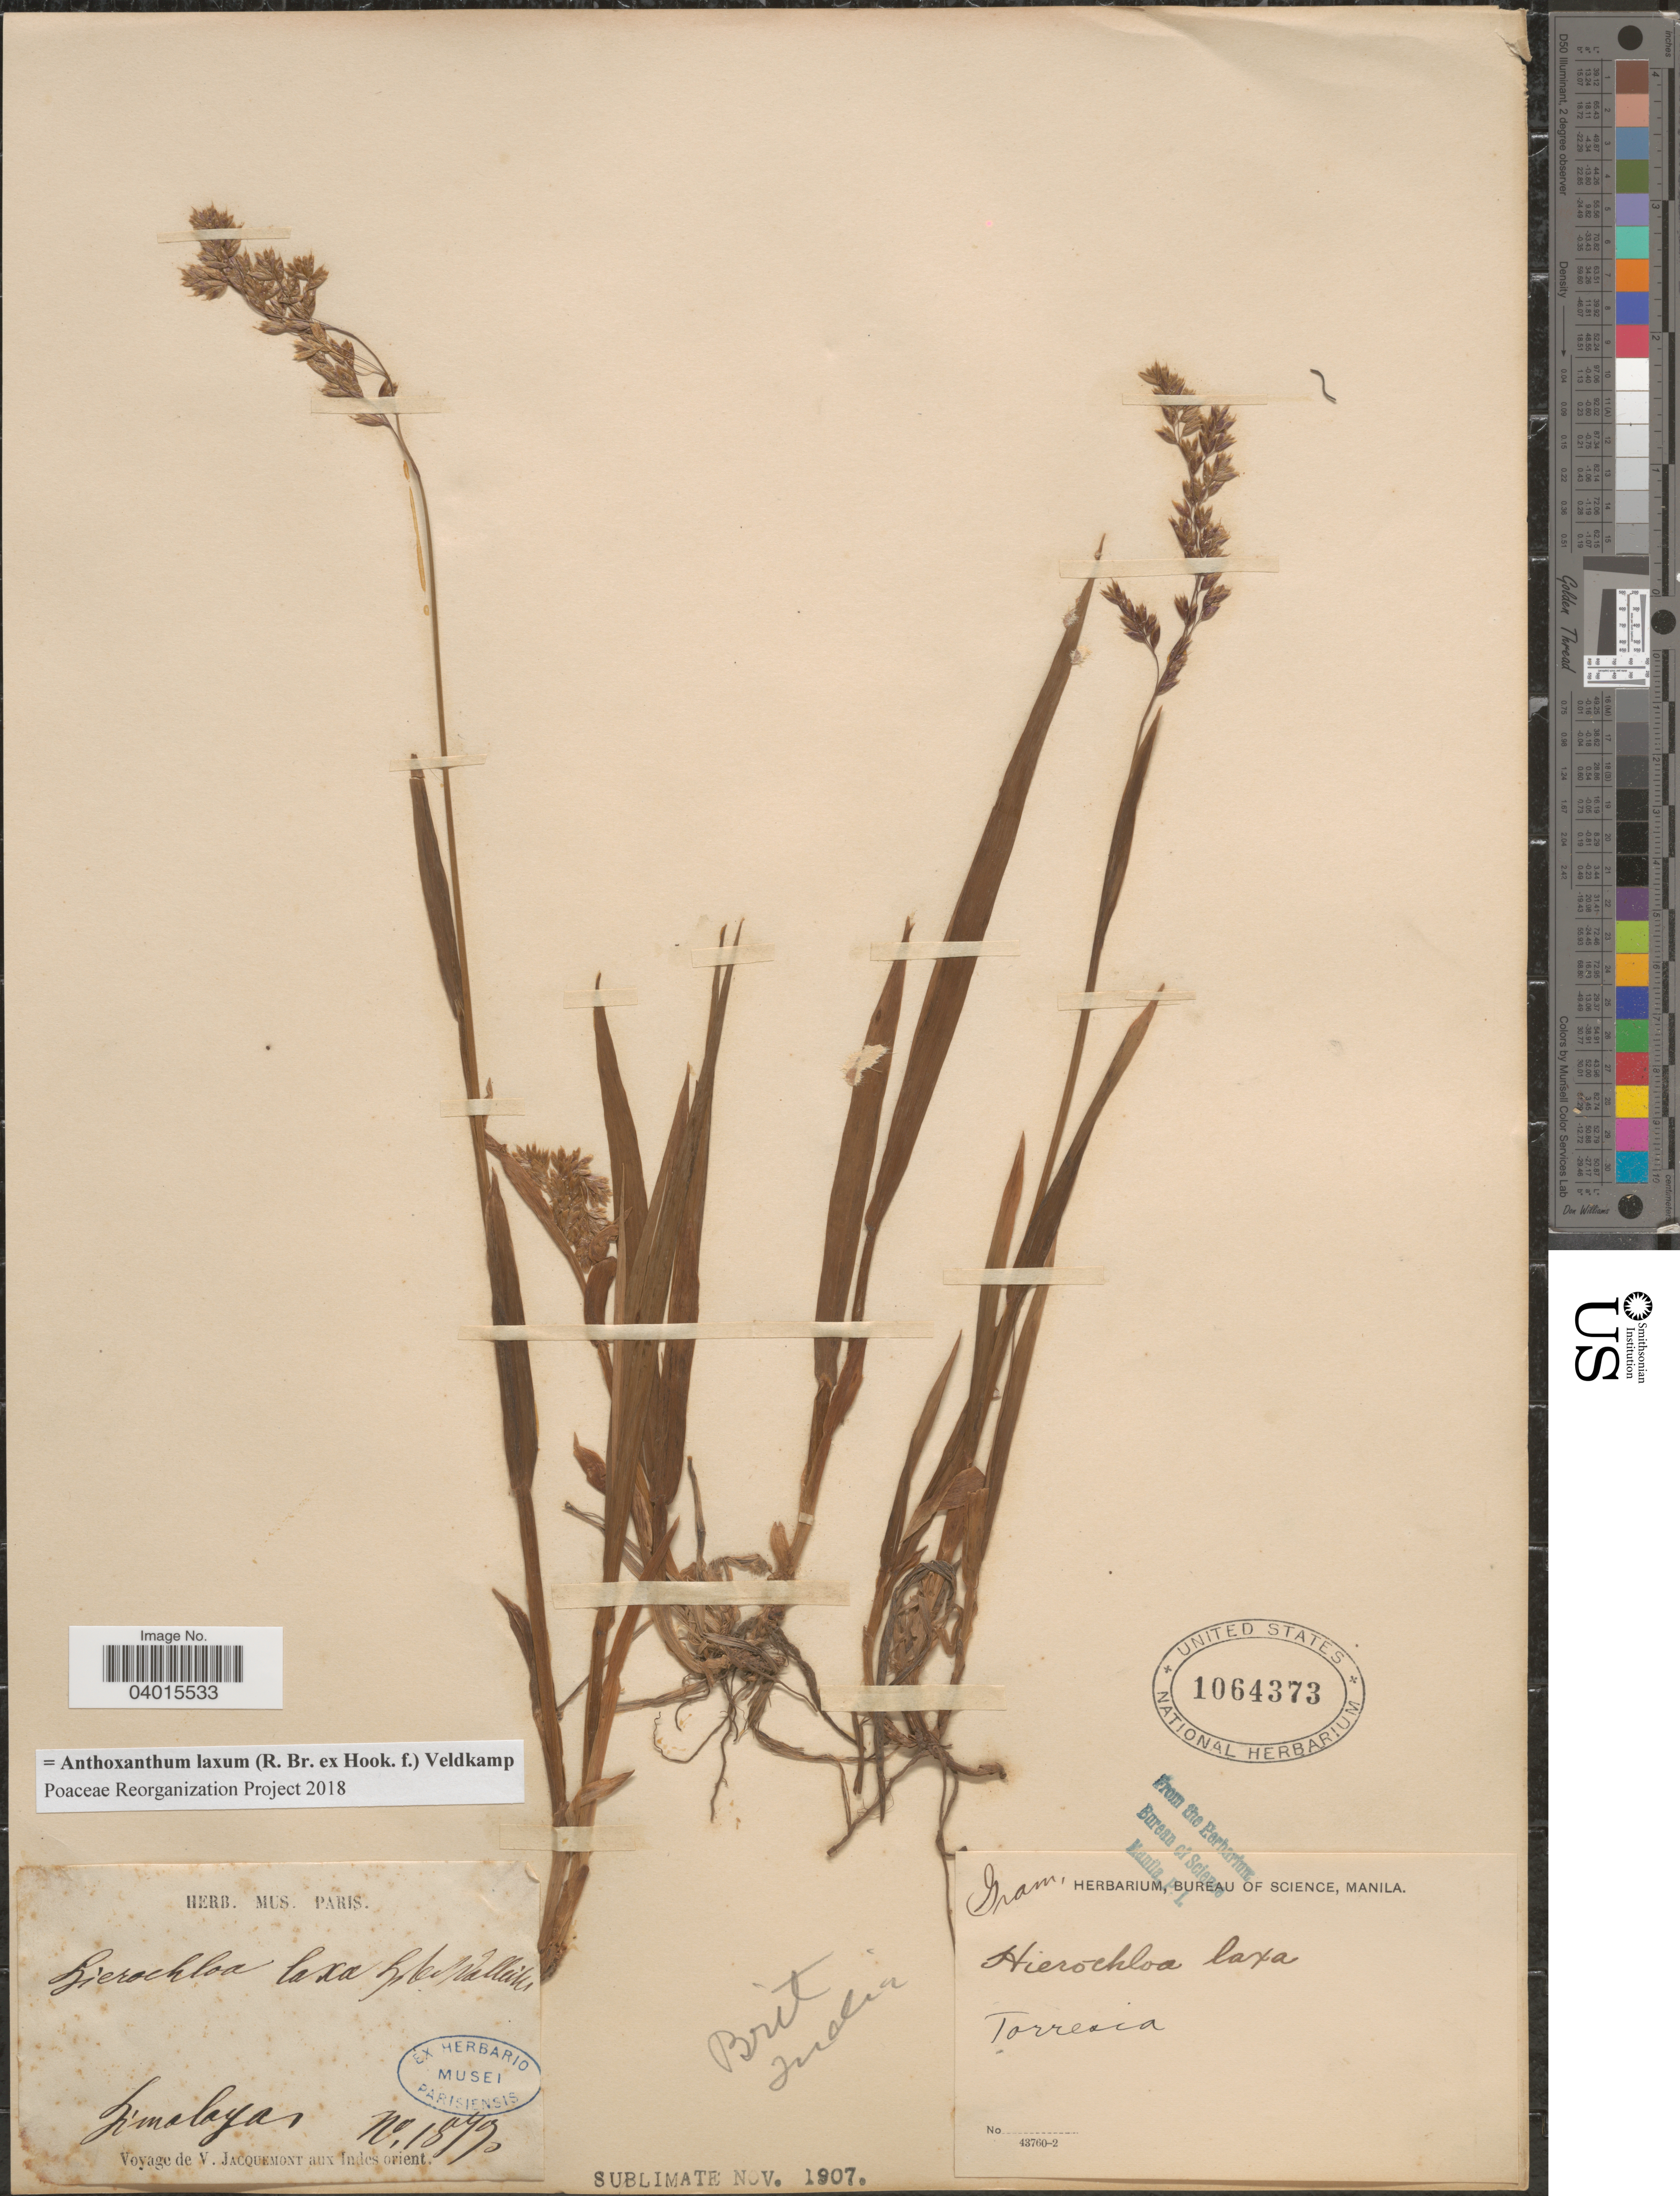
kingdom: Plantae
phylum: Tracheophyta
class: Liliopsida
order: Poales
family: Poaceae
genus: Anthoxanthum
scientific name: Anthoxanthum laxum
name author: (R. Br. ex Hook. f.) Veldkamp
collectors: ex herb. Mus. Paris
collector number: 18790*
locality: Himalayas.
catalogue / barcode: US 1064373